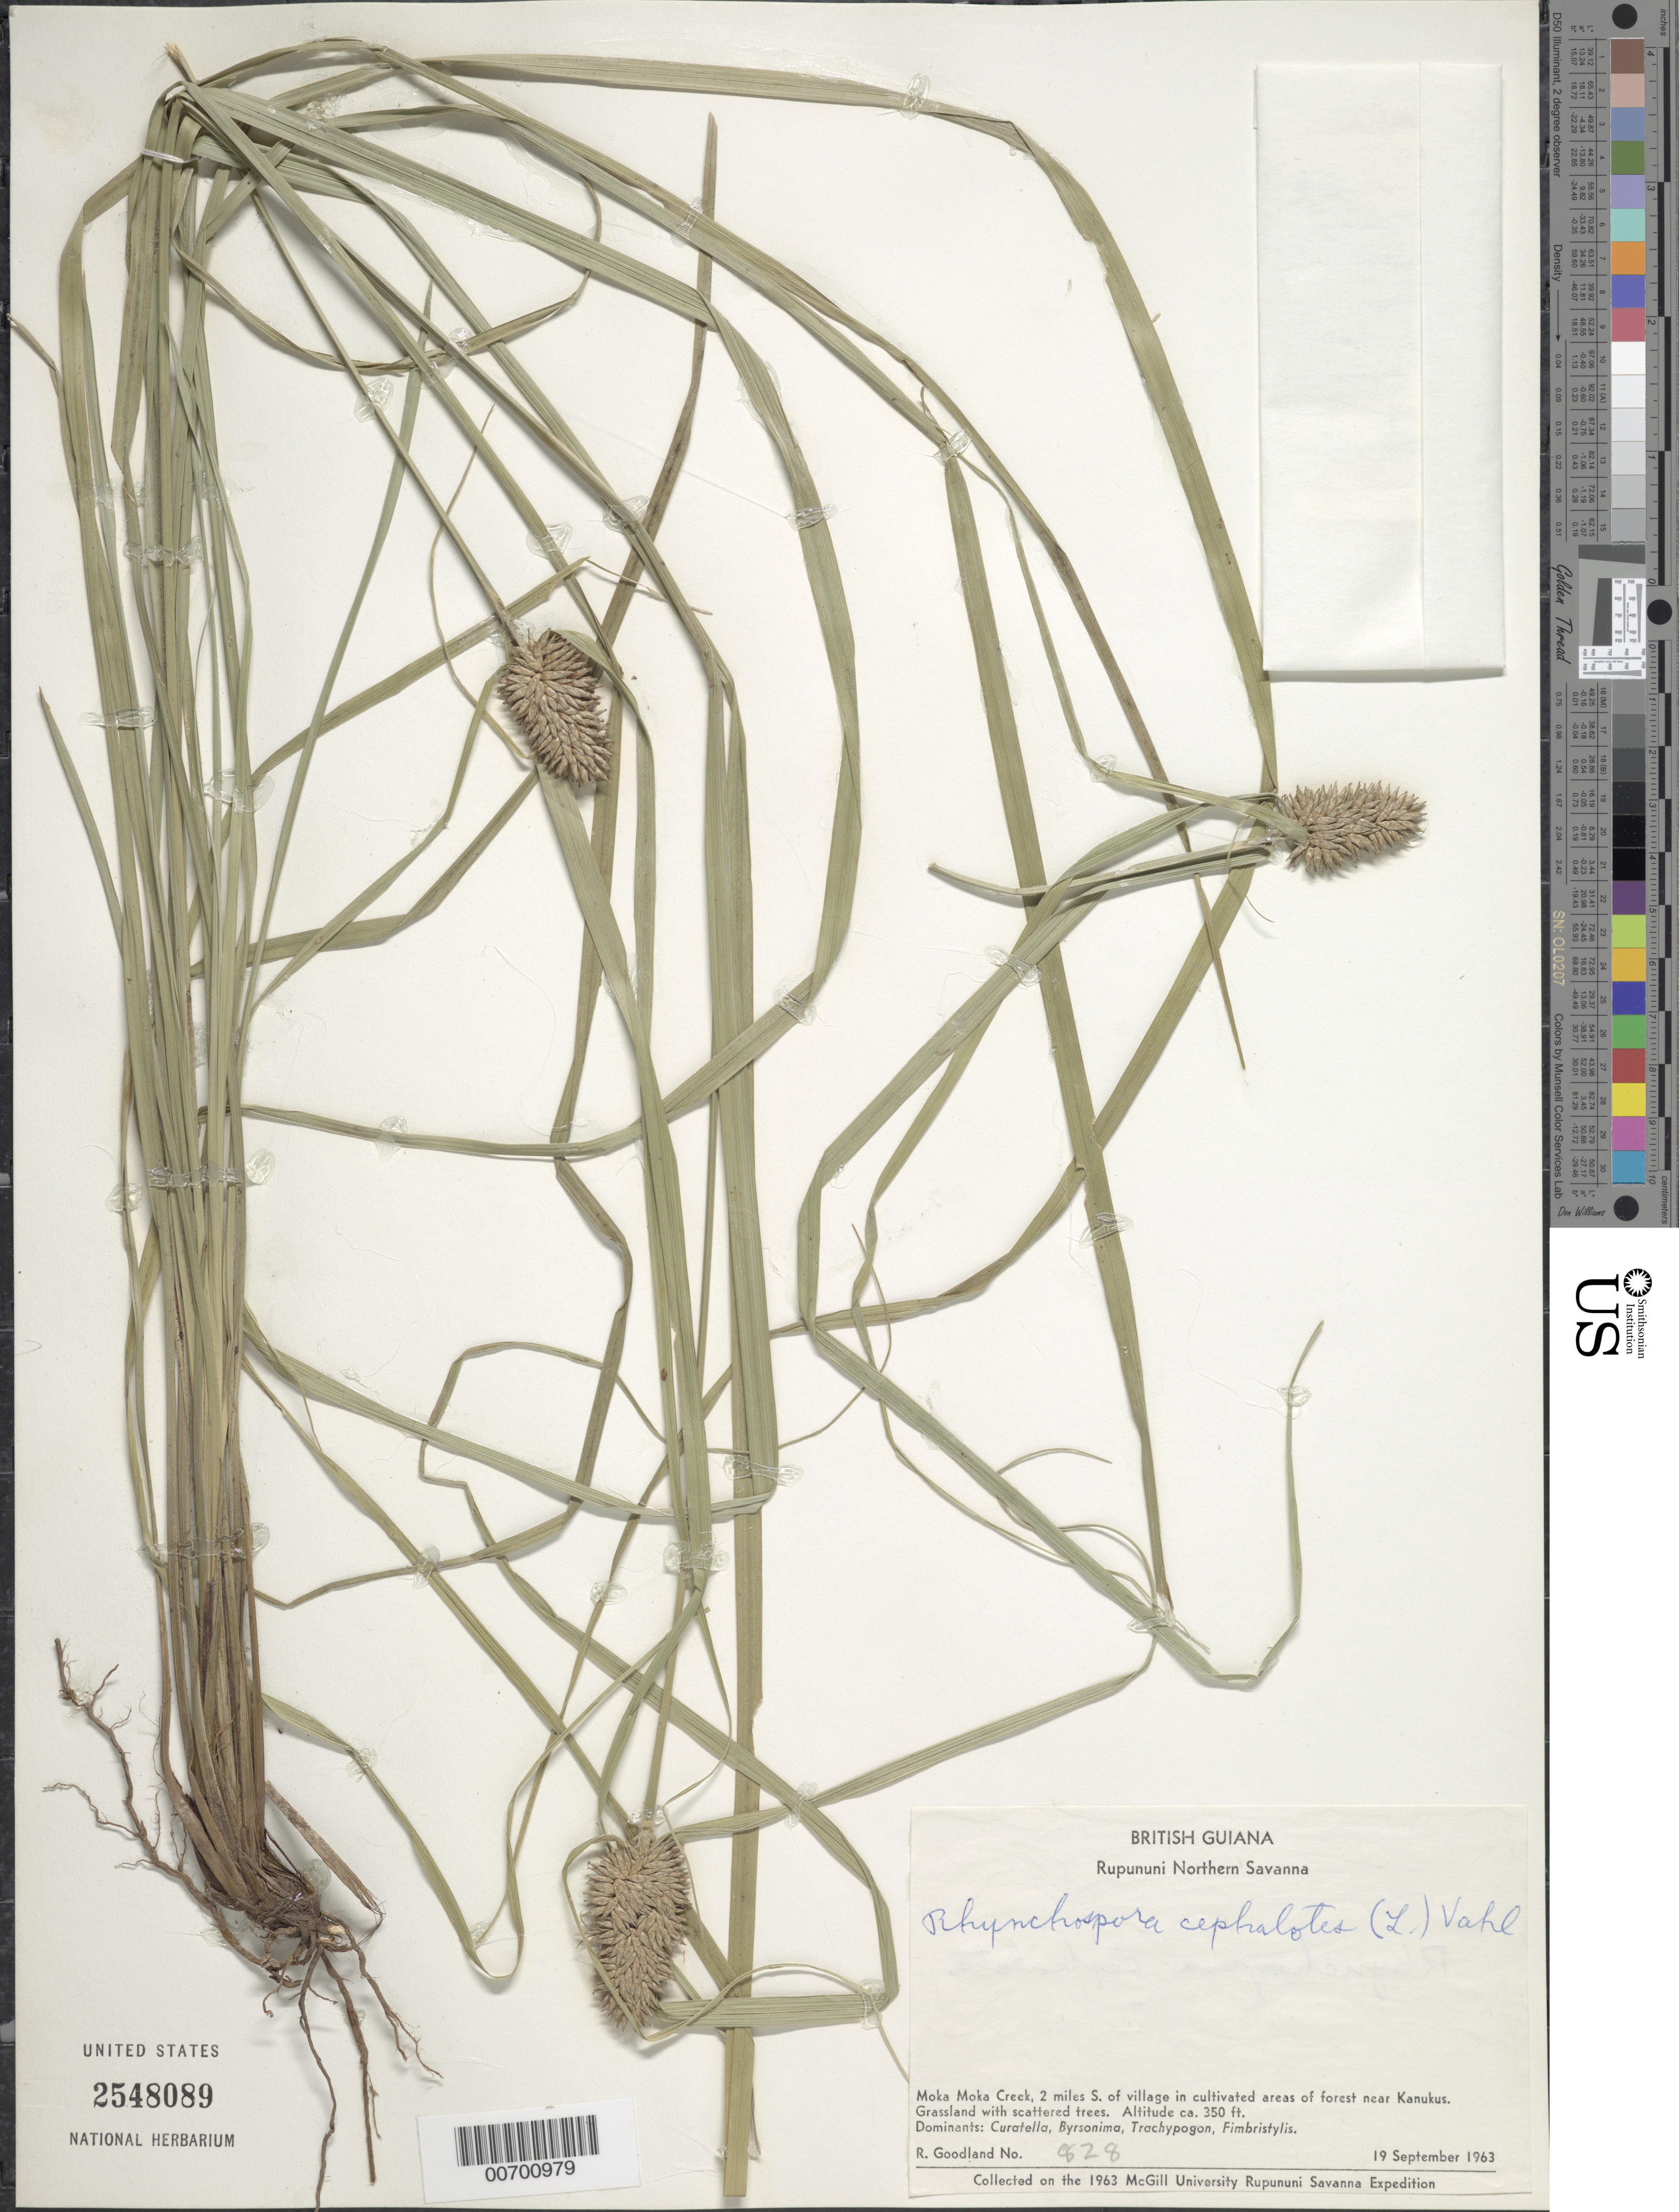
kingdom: Plantae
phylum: Tracheophyta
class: Liliopsida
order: Poales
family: Cyperaceae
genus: Rhynchospora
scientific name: Rhynchospora cephalotes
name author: (L.) Vahl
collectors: R. Goodland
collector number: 828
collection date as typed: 19-Sep-63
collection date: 1963-09-19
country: Guyana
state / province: U. Takutu-U. Essequibo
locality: Rupununi Northern Savanna, Moka Moka Creek, 2 mi. S of village, near Kanukus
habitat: Grassland with scattered trees. Dominants: Curatella, Byrsonima, Trachypogon, Fimbristylis; in cultivated areas of forest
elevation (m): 107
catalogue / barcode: US 2548089